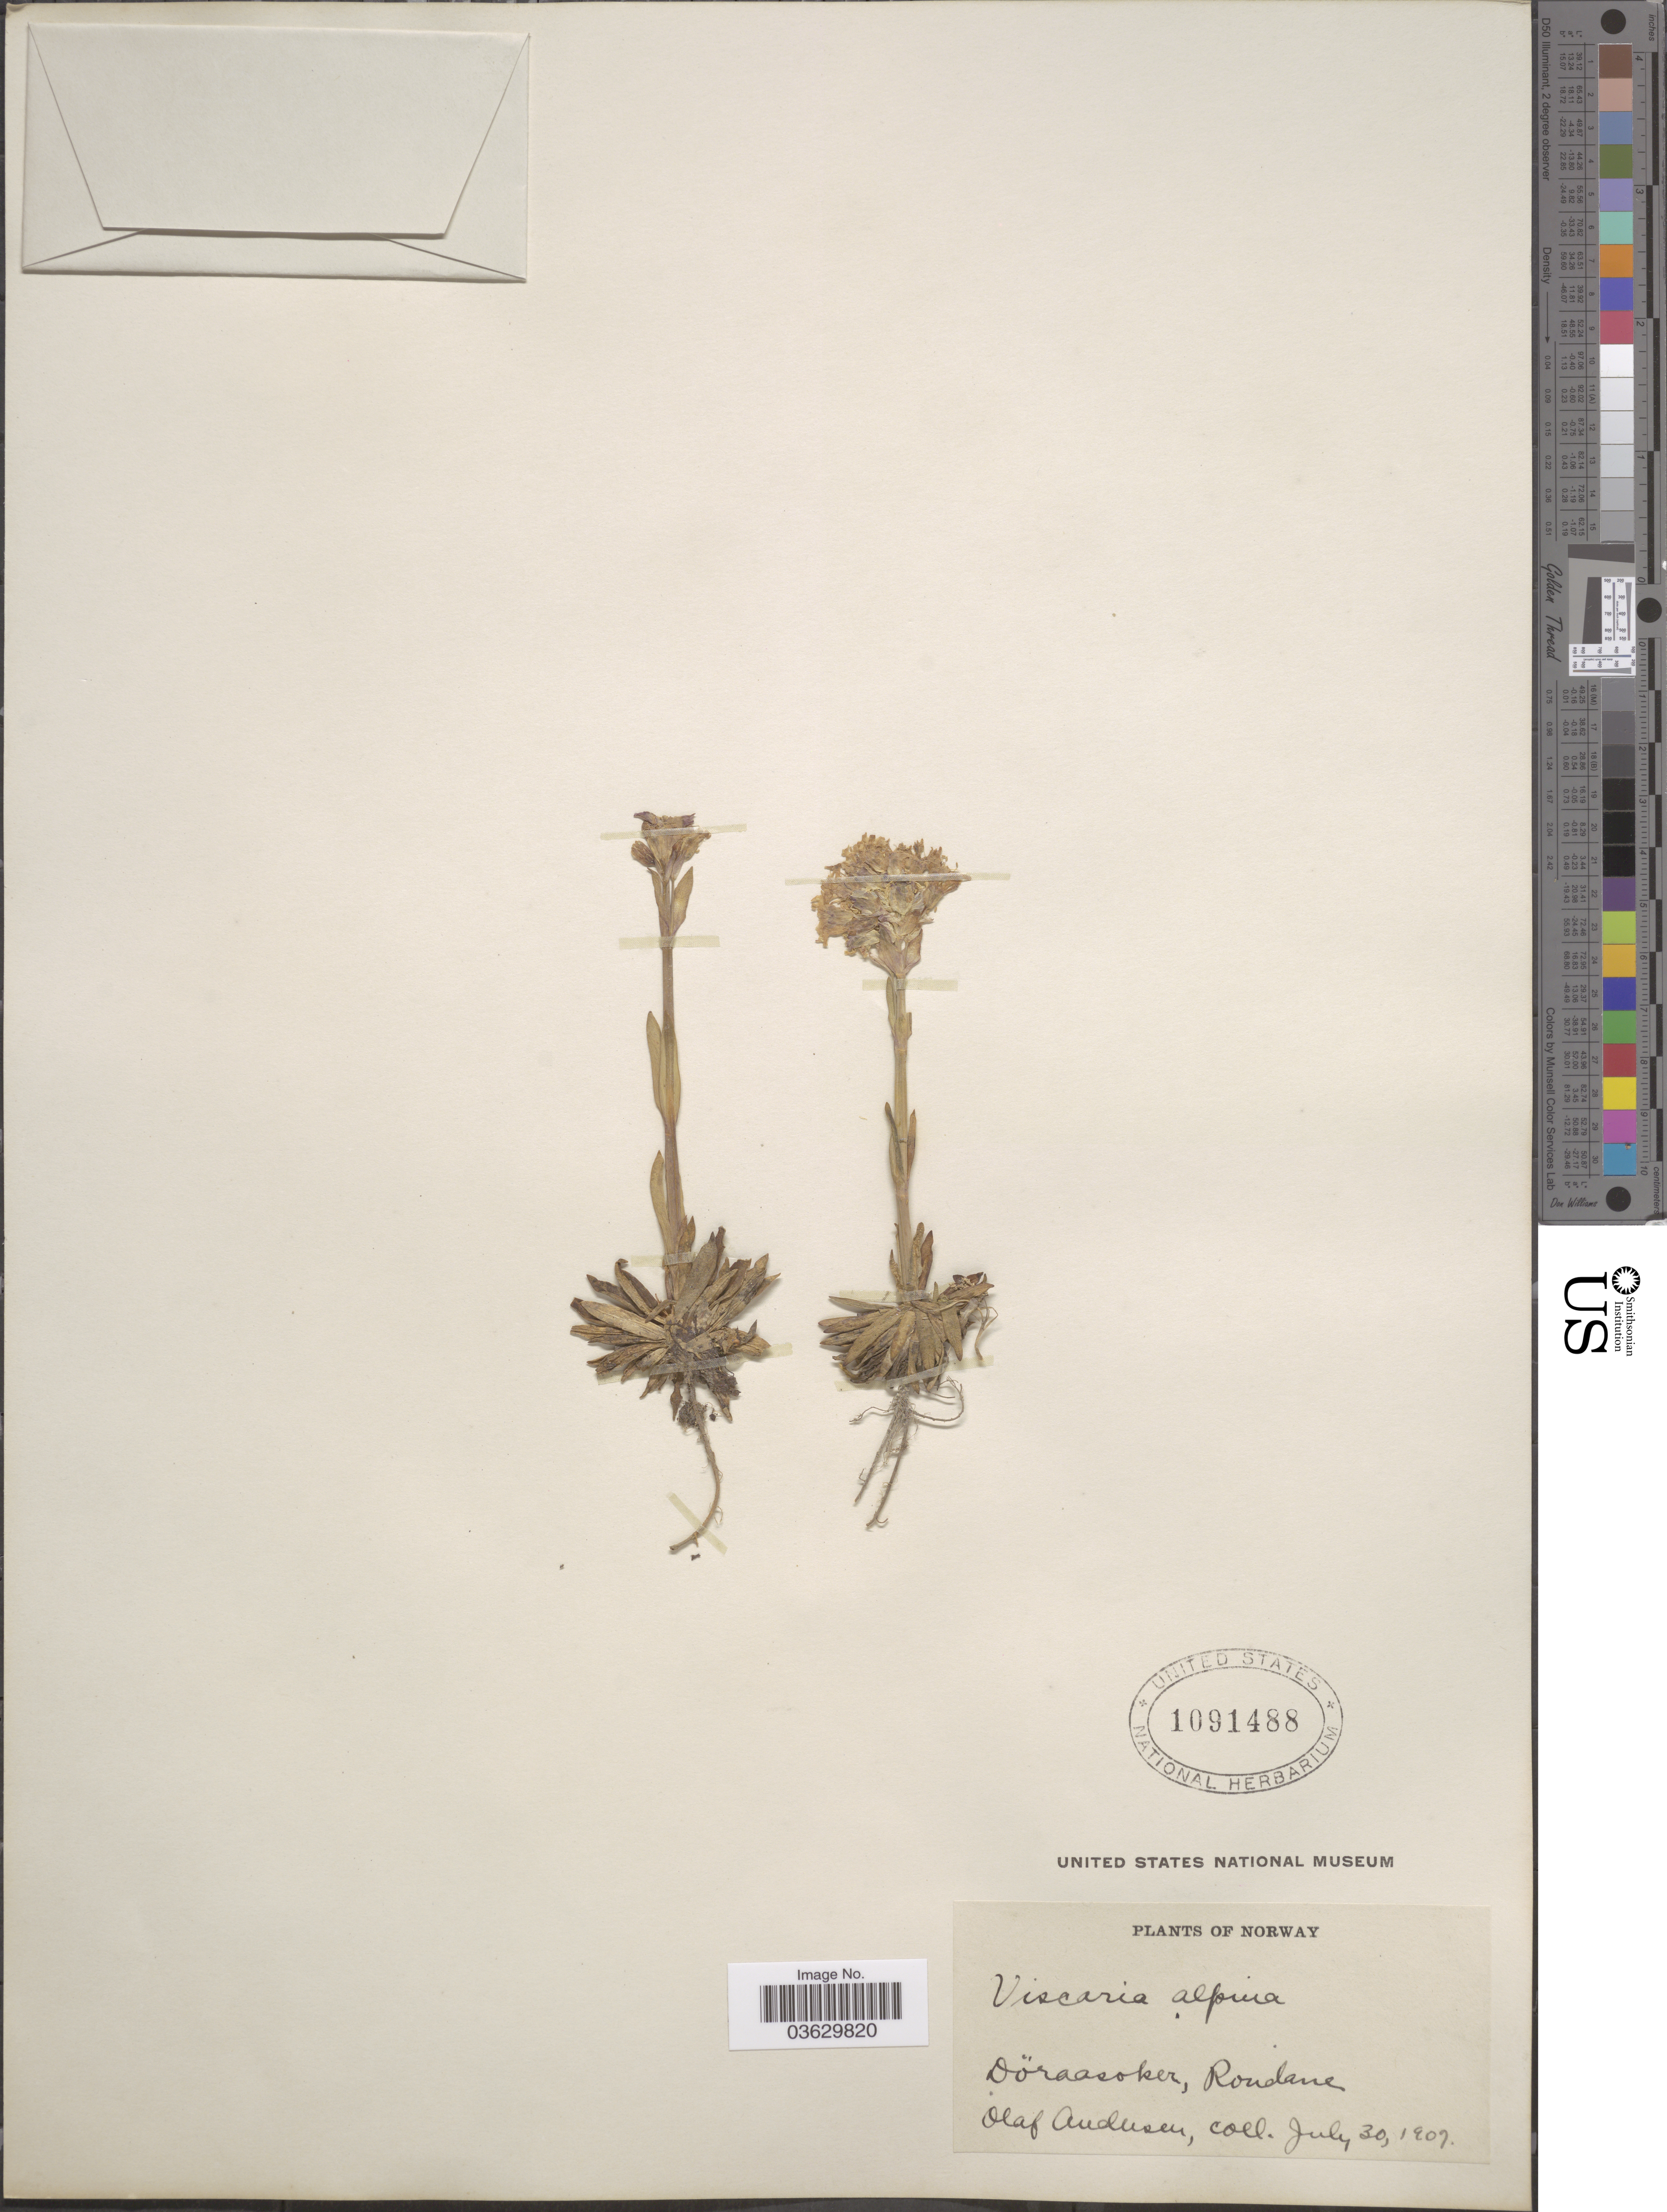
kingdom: Plantae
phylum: Tracheophyta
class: Magnoliopsida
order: Caryophyllales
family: Caryophyllaceae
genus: Viscaria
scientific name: Viscaria alpina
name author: (L.) G. Don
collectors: O. Andersen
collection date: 1907-07-30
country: Norway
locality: Döraasoker, Rondane.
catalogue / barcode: US 1091488